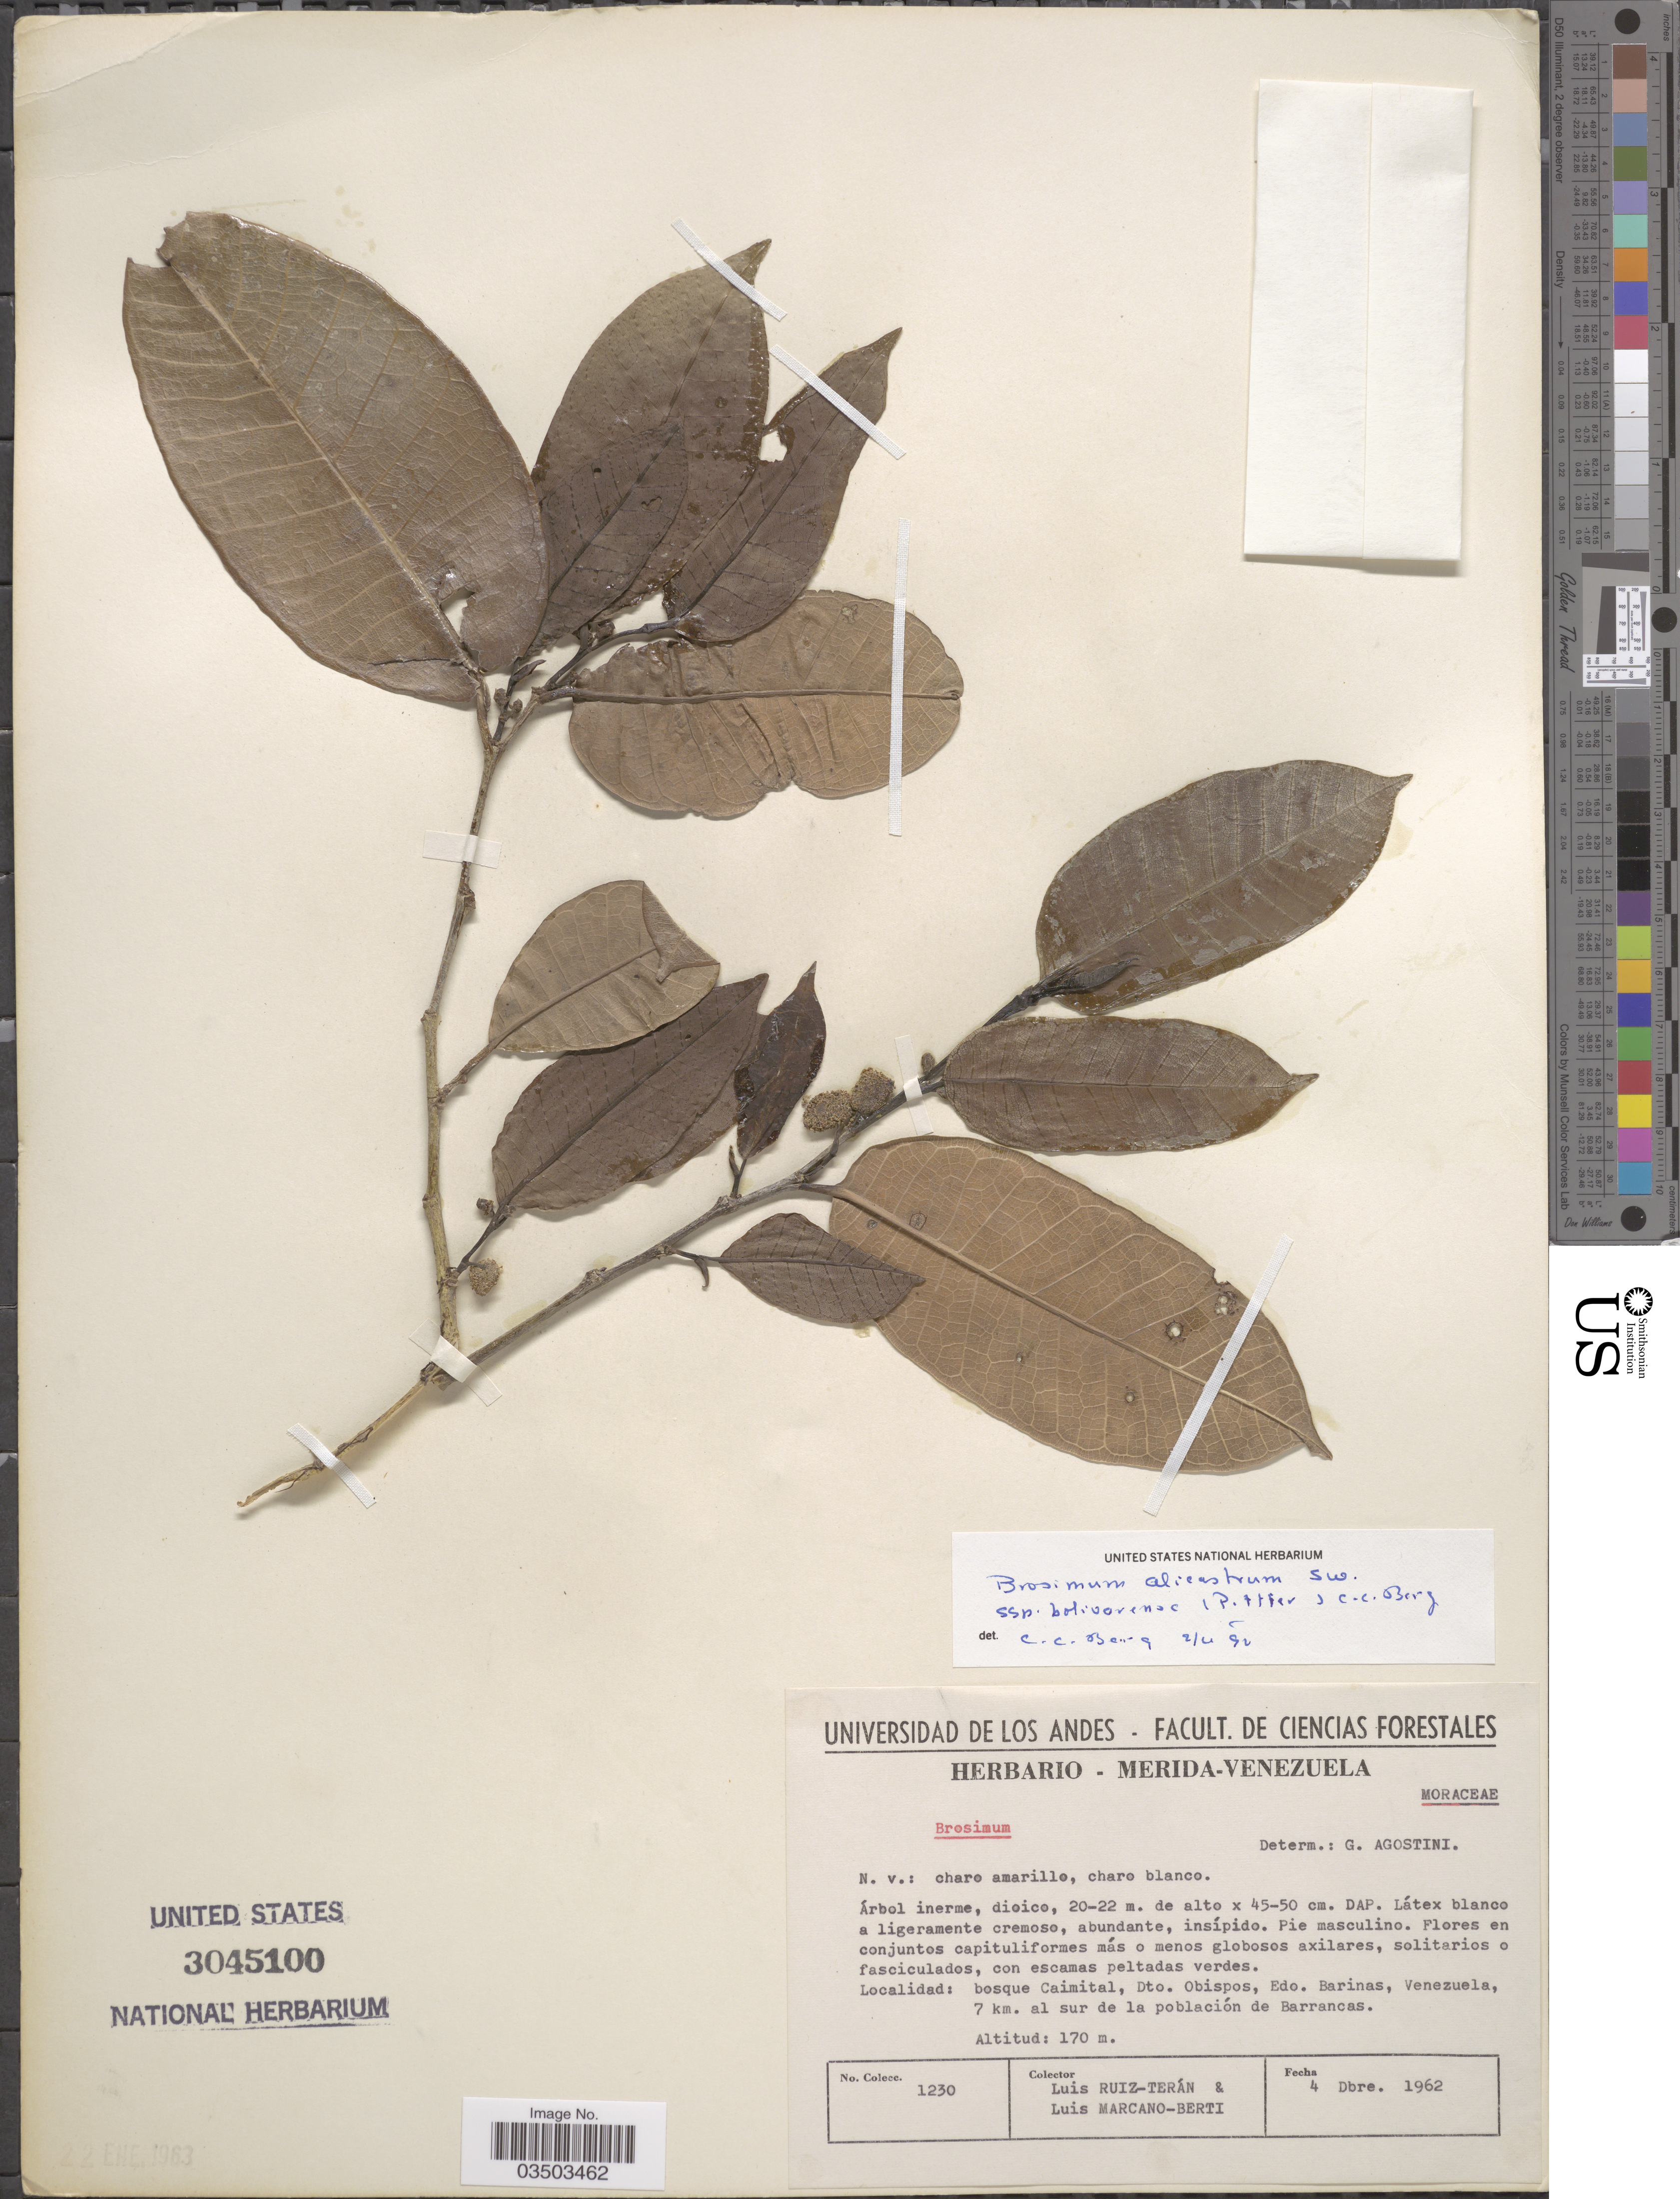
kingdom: Plantae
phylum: Tracheophyta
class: Magnoliopsida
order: Rosales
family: Moraceae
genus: Brosimum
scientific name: Brosimum alicastrum subsp. bolivarense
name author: (Pittier) C.C. Berg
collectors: L. Teran & L. Marcano-Berti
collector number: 1230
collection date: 1962-12-04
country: Venezuela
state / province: Barinas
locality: Bosque Caimital, Dto, Obispos. 7 km. al sur de la población de Barrancas.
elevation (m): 170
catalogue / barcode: US 3045100